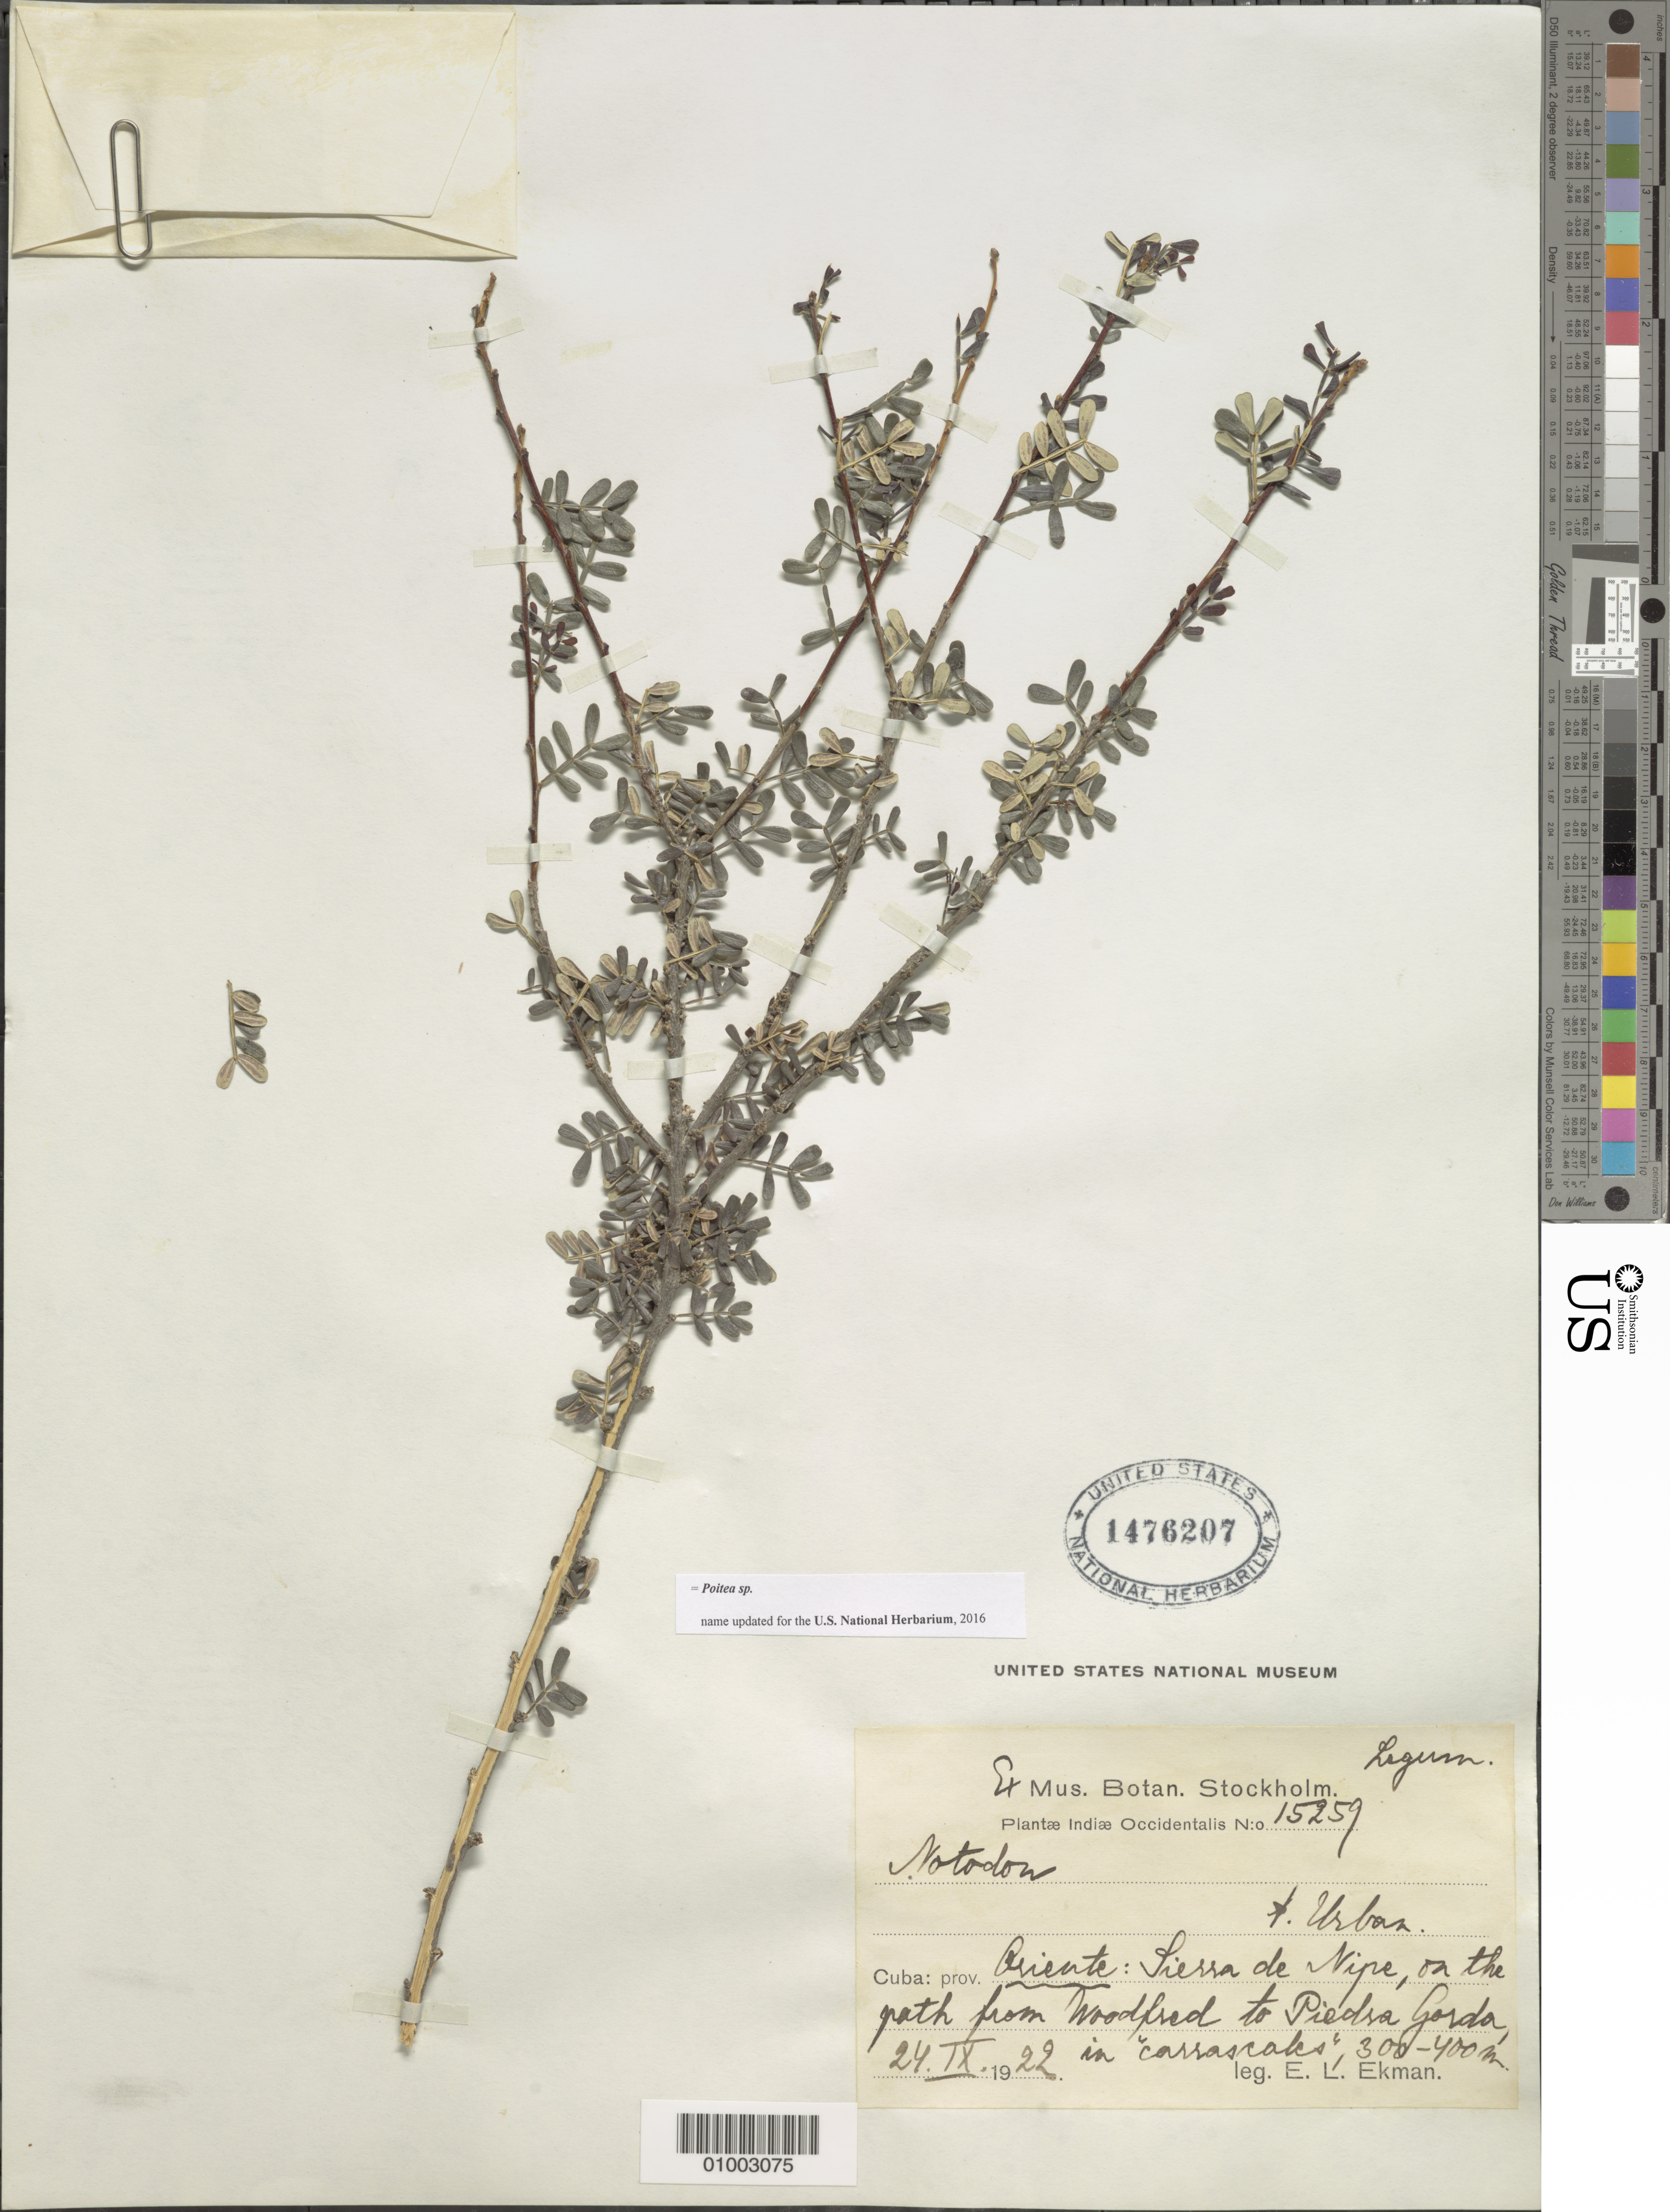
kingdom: Plantae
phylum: Tracheophyta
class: Magnoliopsida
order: Fabales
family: Fabaceae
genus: Poitea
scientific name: Poitea sp.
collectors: E. L. Ekman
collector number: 15259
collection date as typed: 24 Sep 1922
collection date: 1922-09-24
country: Cuba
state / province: Holguín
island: Cuba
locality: Sierra de Nipe, on the path from woodland to Piedra Gorda in carrascales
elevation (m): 300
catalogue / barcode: US 1476207